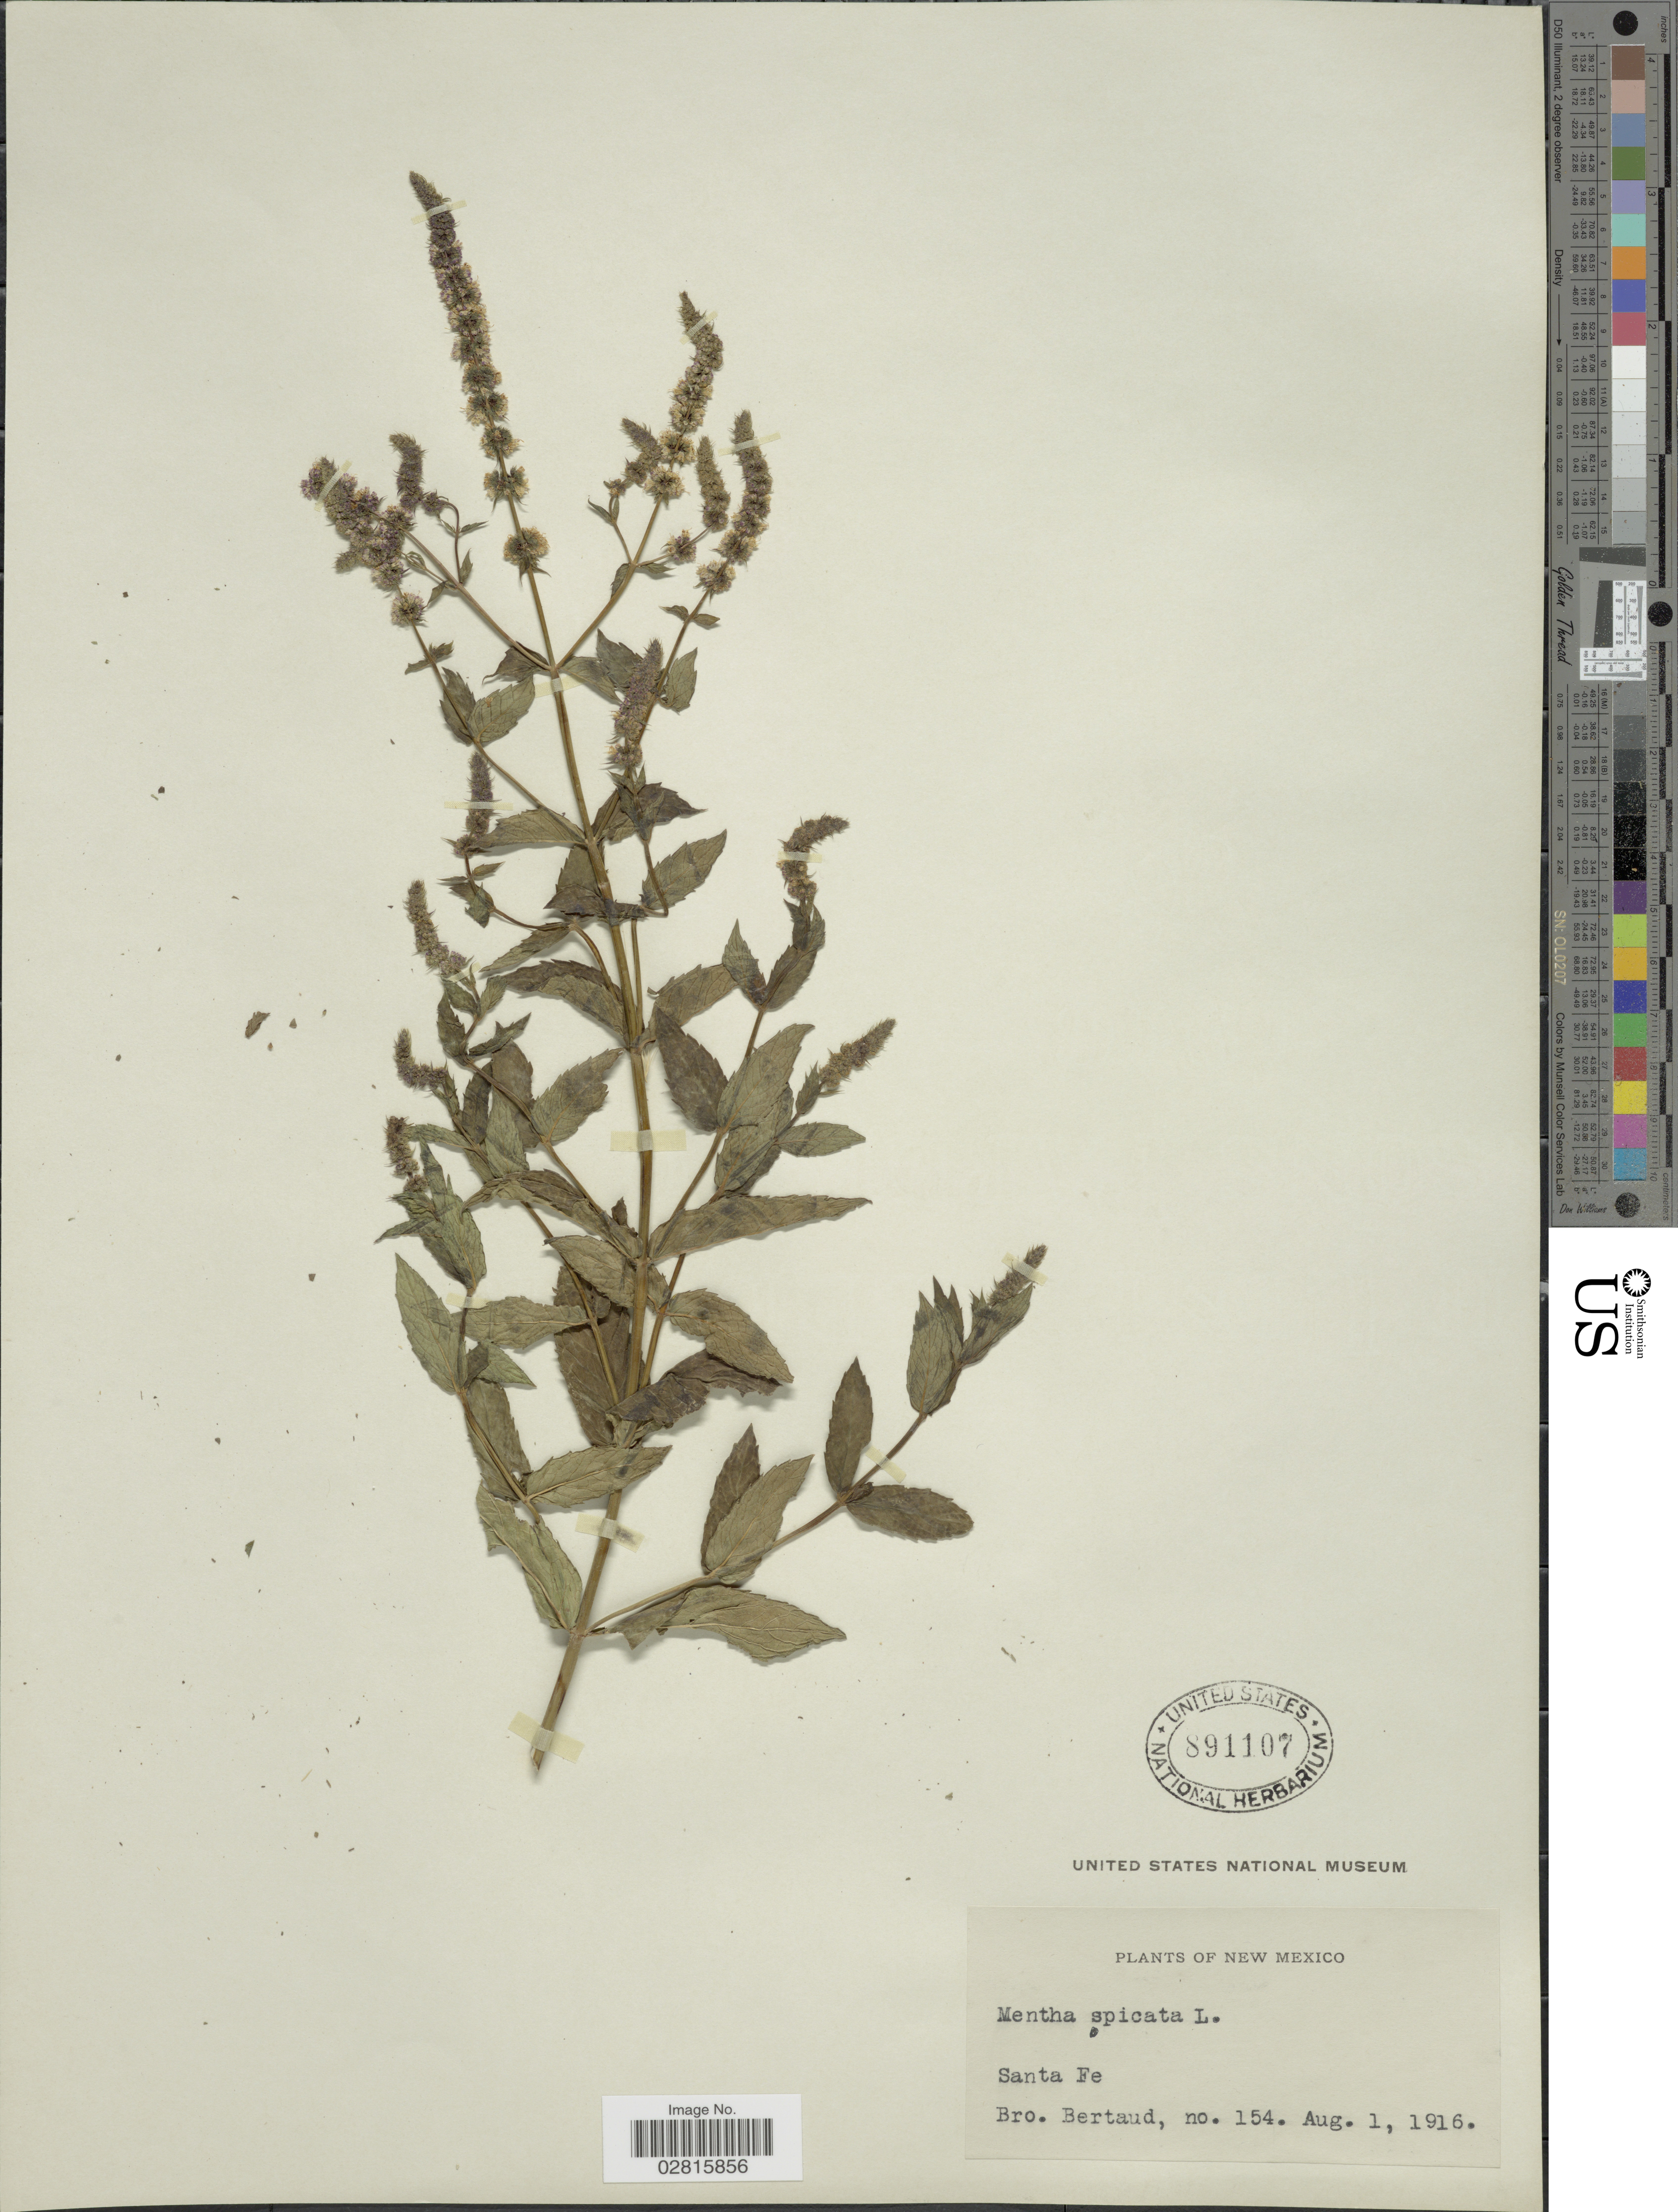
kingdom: Plantae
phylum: Tracheophyta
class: Magnoliopsida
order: Lamiales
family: Lamiaceae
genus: Mentha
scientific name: Mentha spicata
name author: L.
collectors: Bro. Bertaud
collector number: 154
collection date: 1916-08-01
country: United States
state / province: New Mexico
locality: Santa Fe.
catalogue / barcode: US 891107